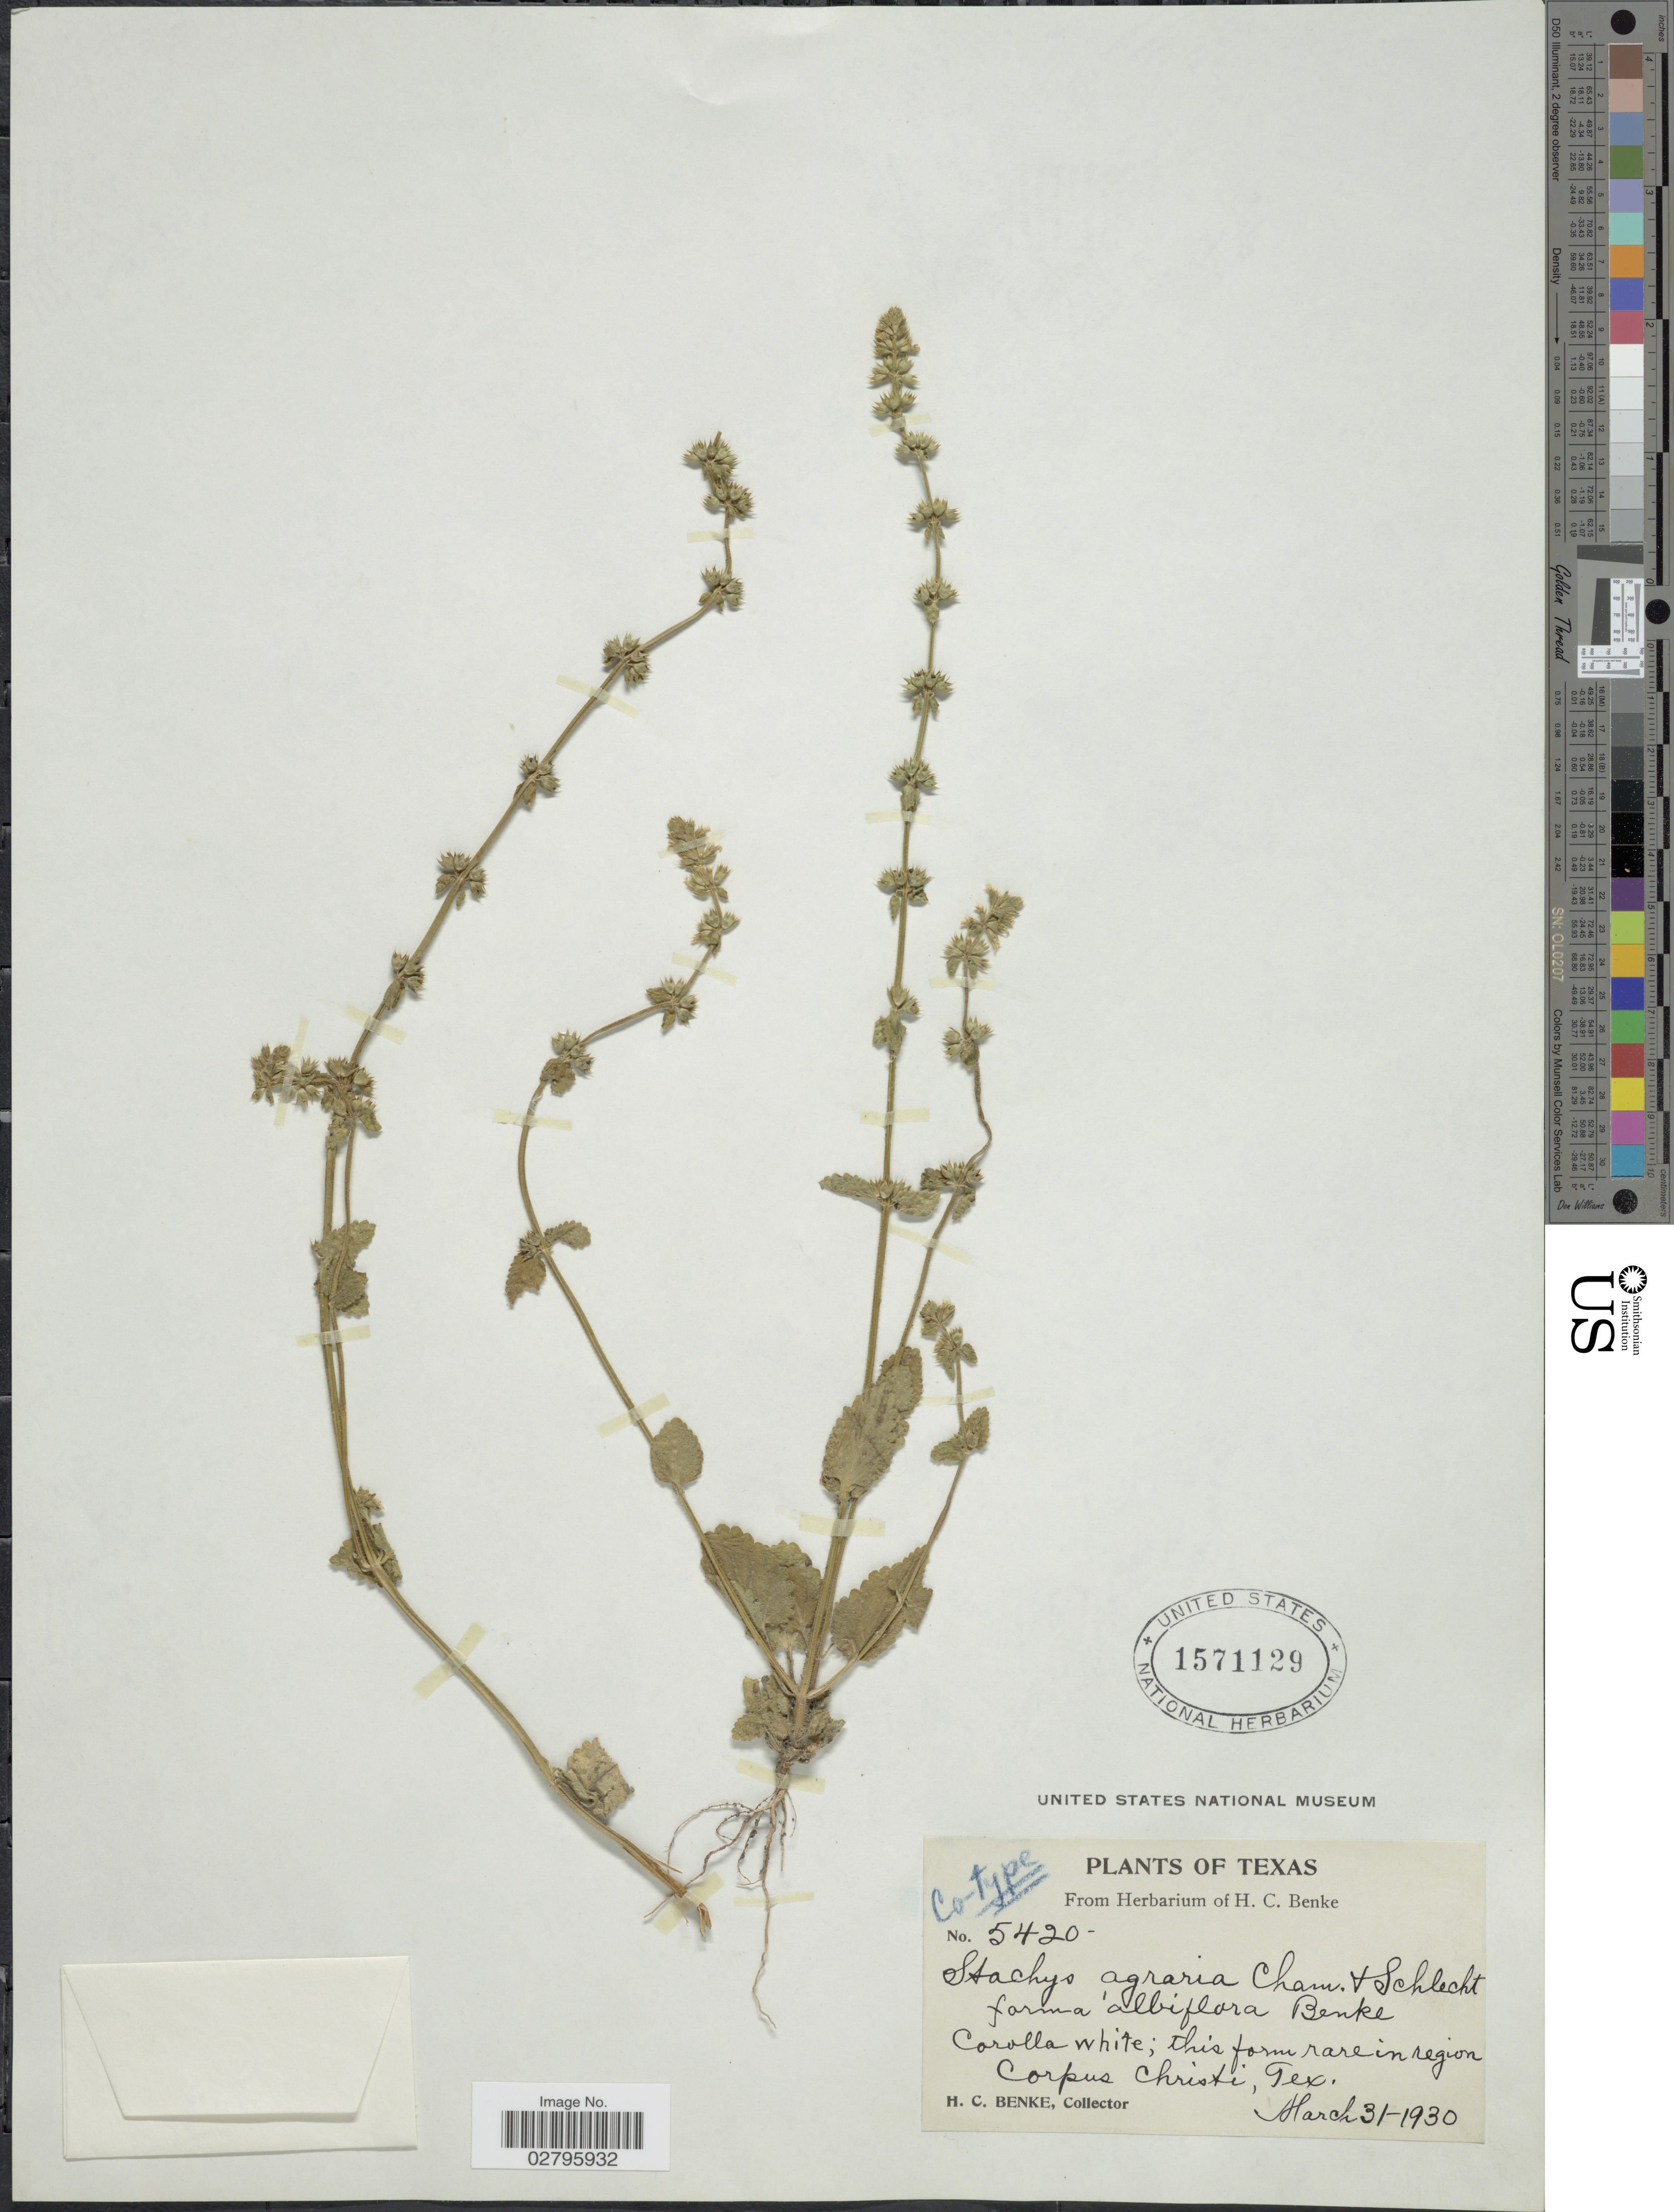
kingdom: Plantae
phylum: Tracheophyta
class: Magnoliopsida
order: Lamiales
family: Lamiaceae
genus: Stachys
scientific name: Stachys agraria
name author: Schltdl. & Cham.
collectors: H. Benke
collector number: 5420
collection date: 1930-03-31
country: United States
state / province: Texas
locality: Corpus Christi, Tex.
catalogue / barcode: US 1571129